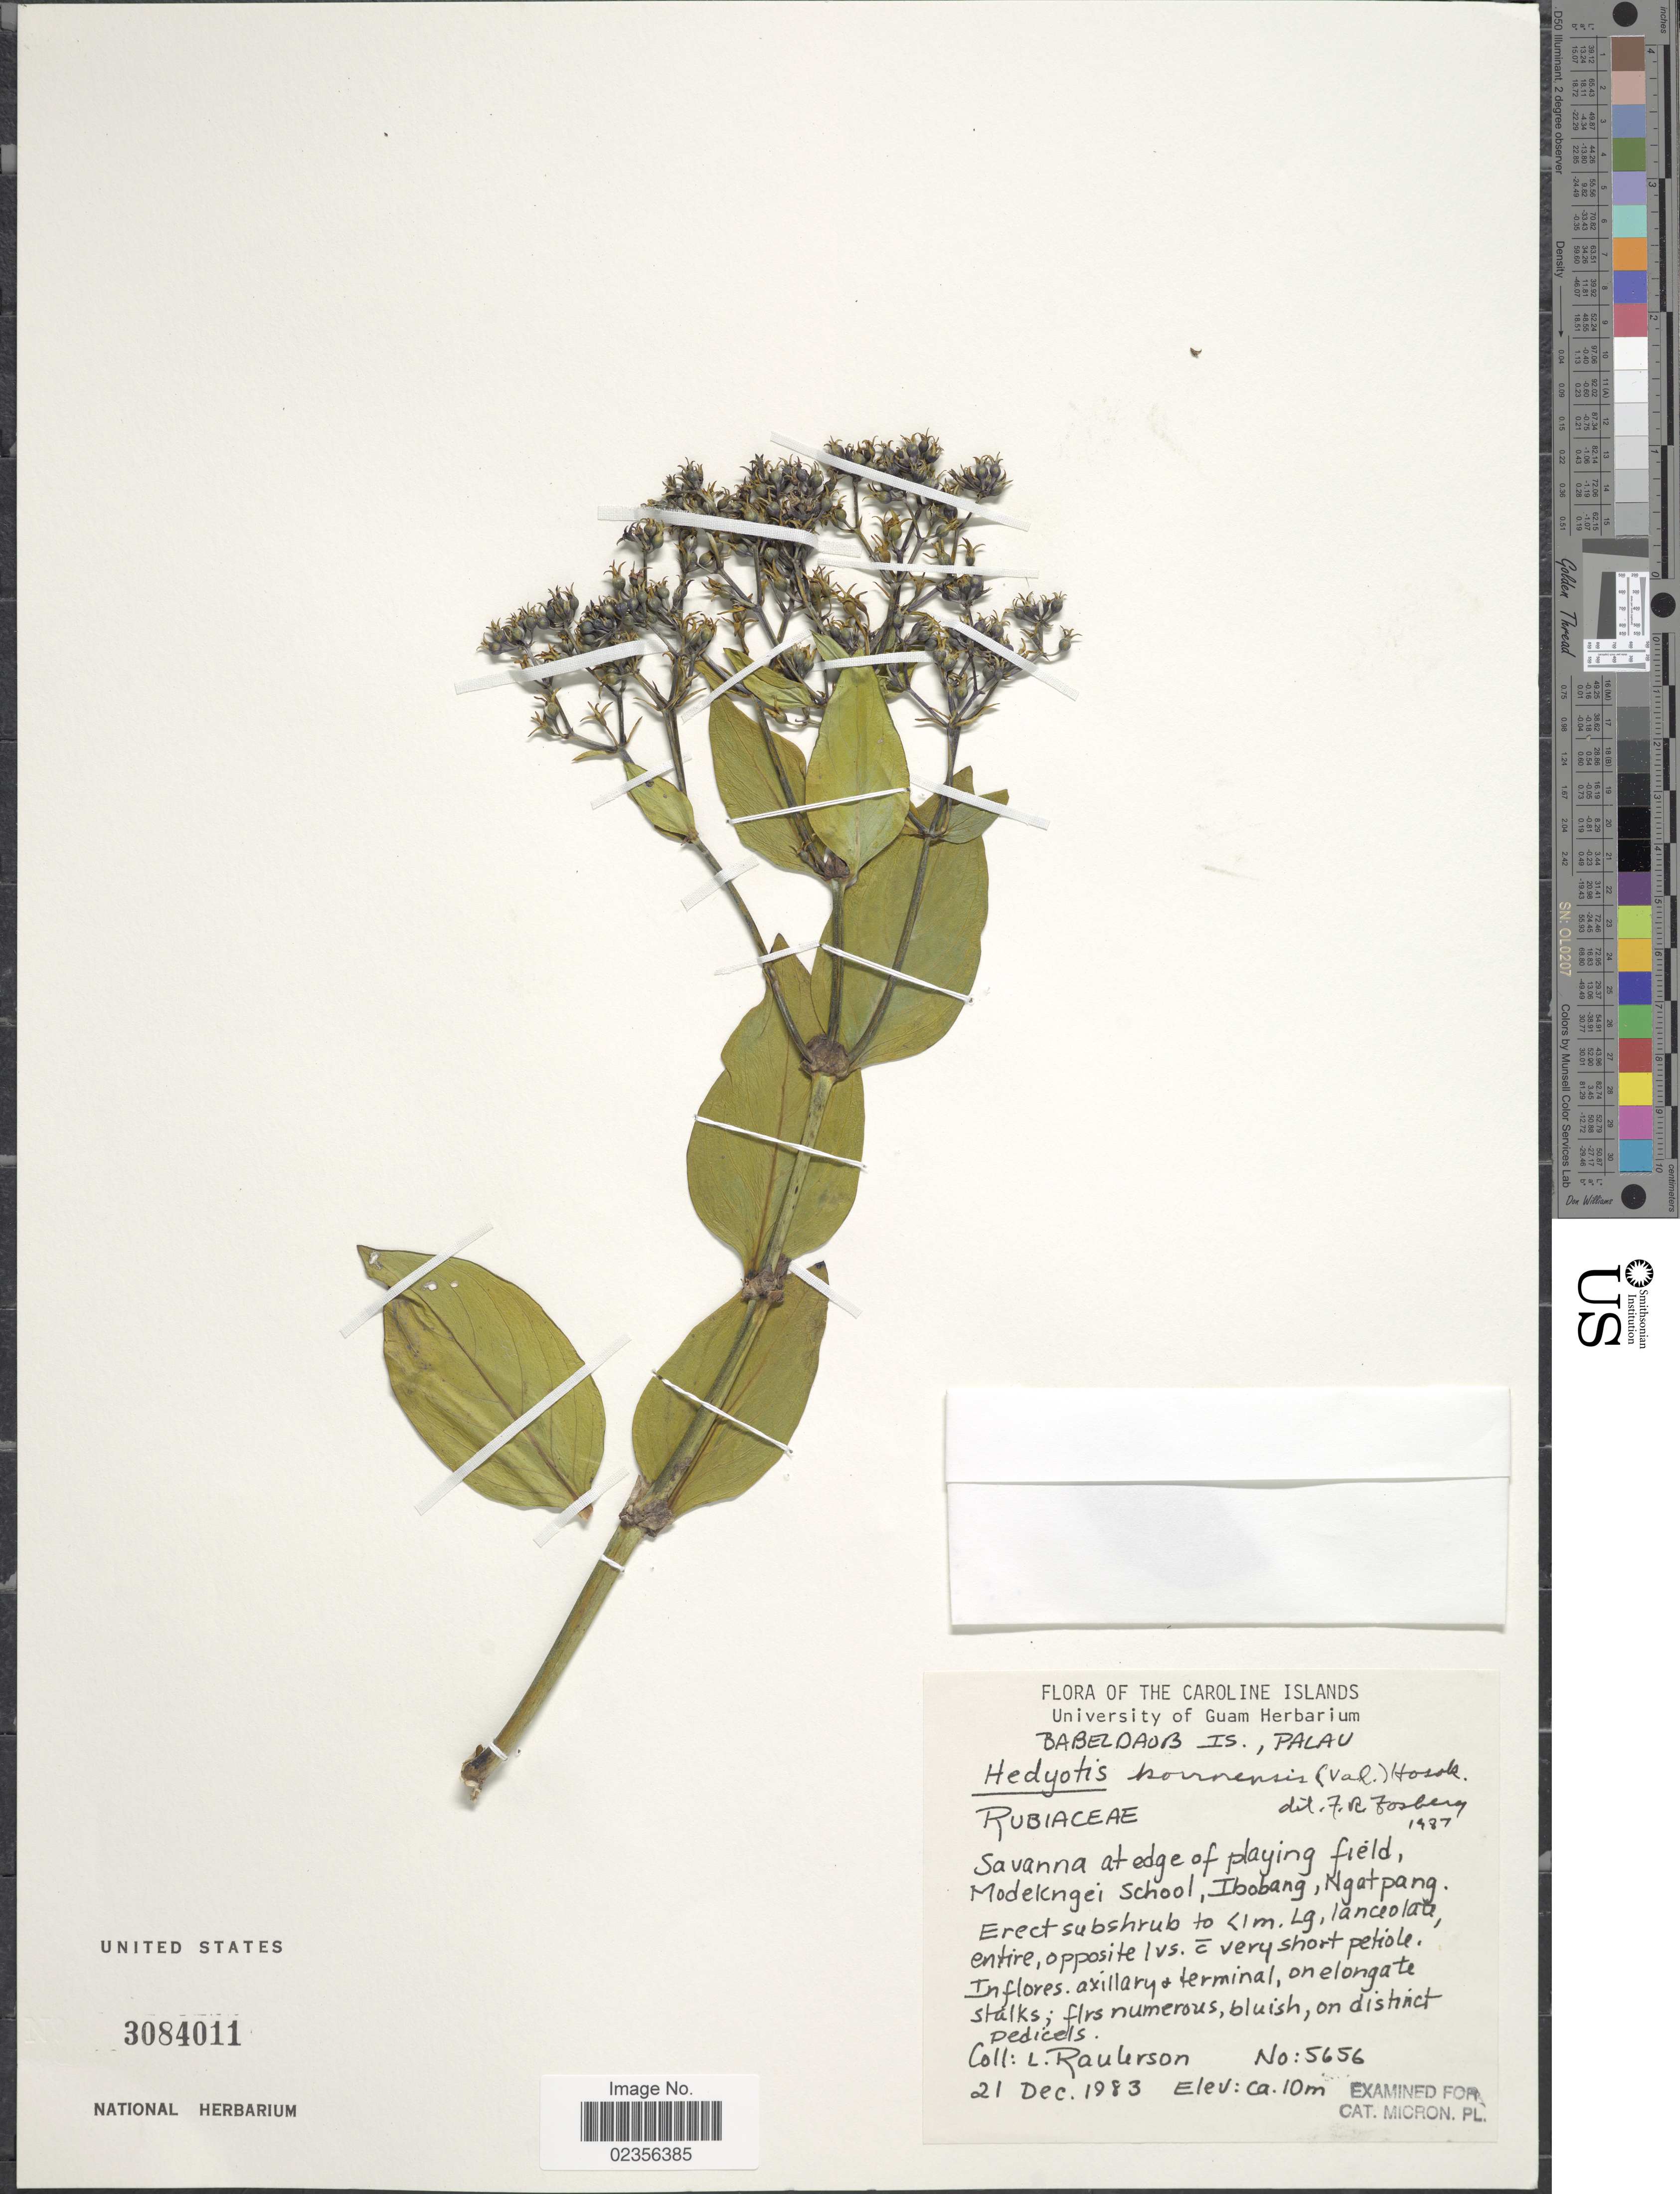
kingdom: Plantae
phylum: Tracheophyta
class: Magnoliopsida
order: Gentianales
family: Rubiaceae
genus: Hedyotis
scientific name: Hedyotis korrorensis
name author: Hosok.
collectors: L. Raulerson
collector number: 5656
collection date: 1983-12-21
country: Palau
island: Babeldaob [Babelthuap]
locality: The Caroline Island, Babeldaob Is., Palau, Savanna at edge of playing field, Modelengei School, Obobang, Ngatpang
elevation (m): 10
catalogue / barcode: US 3084011